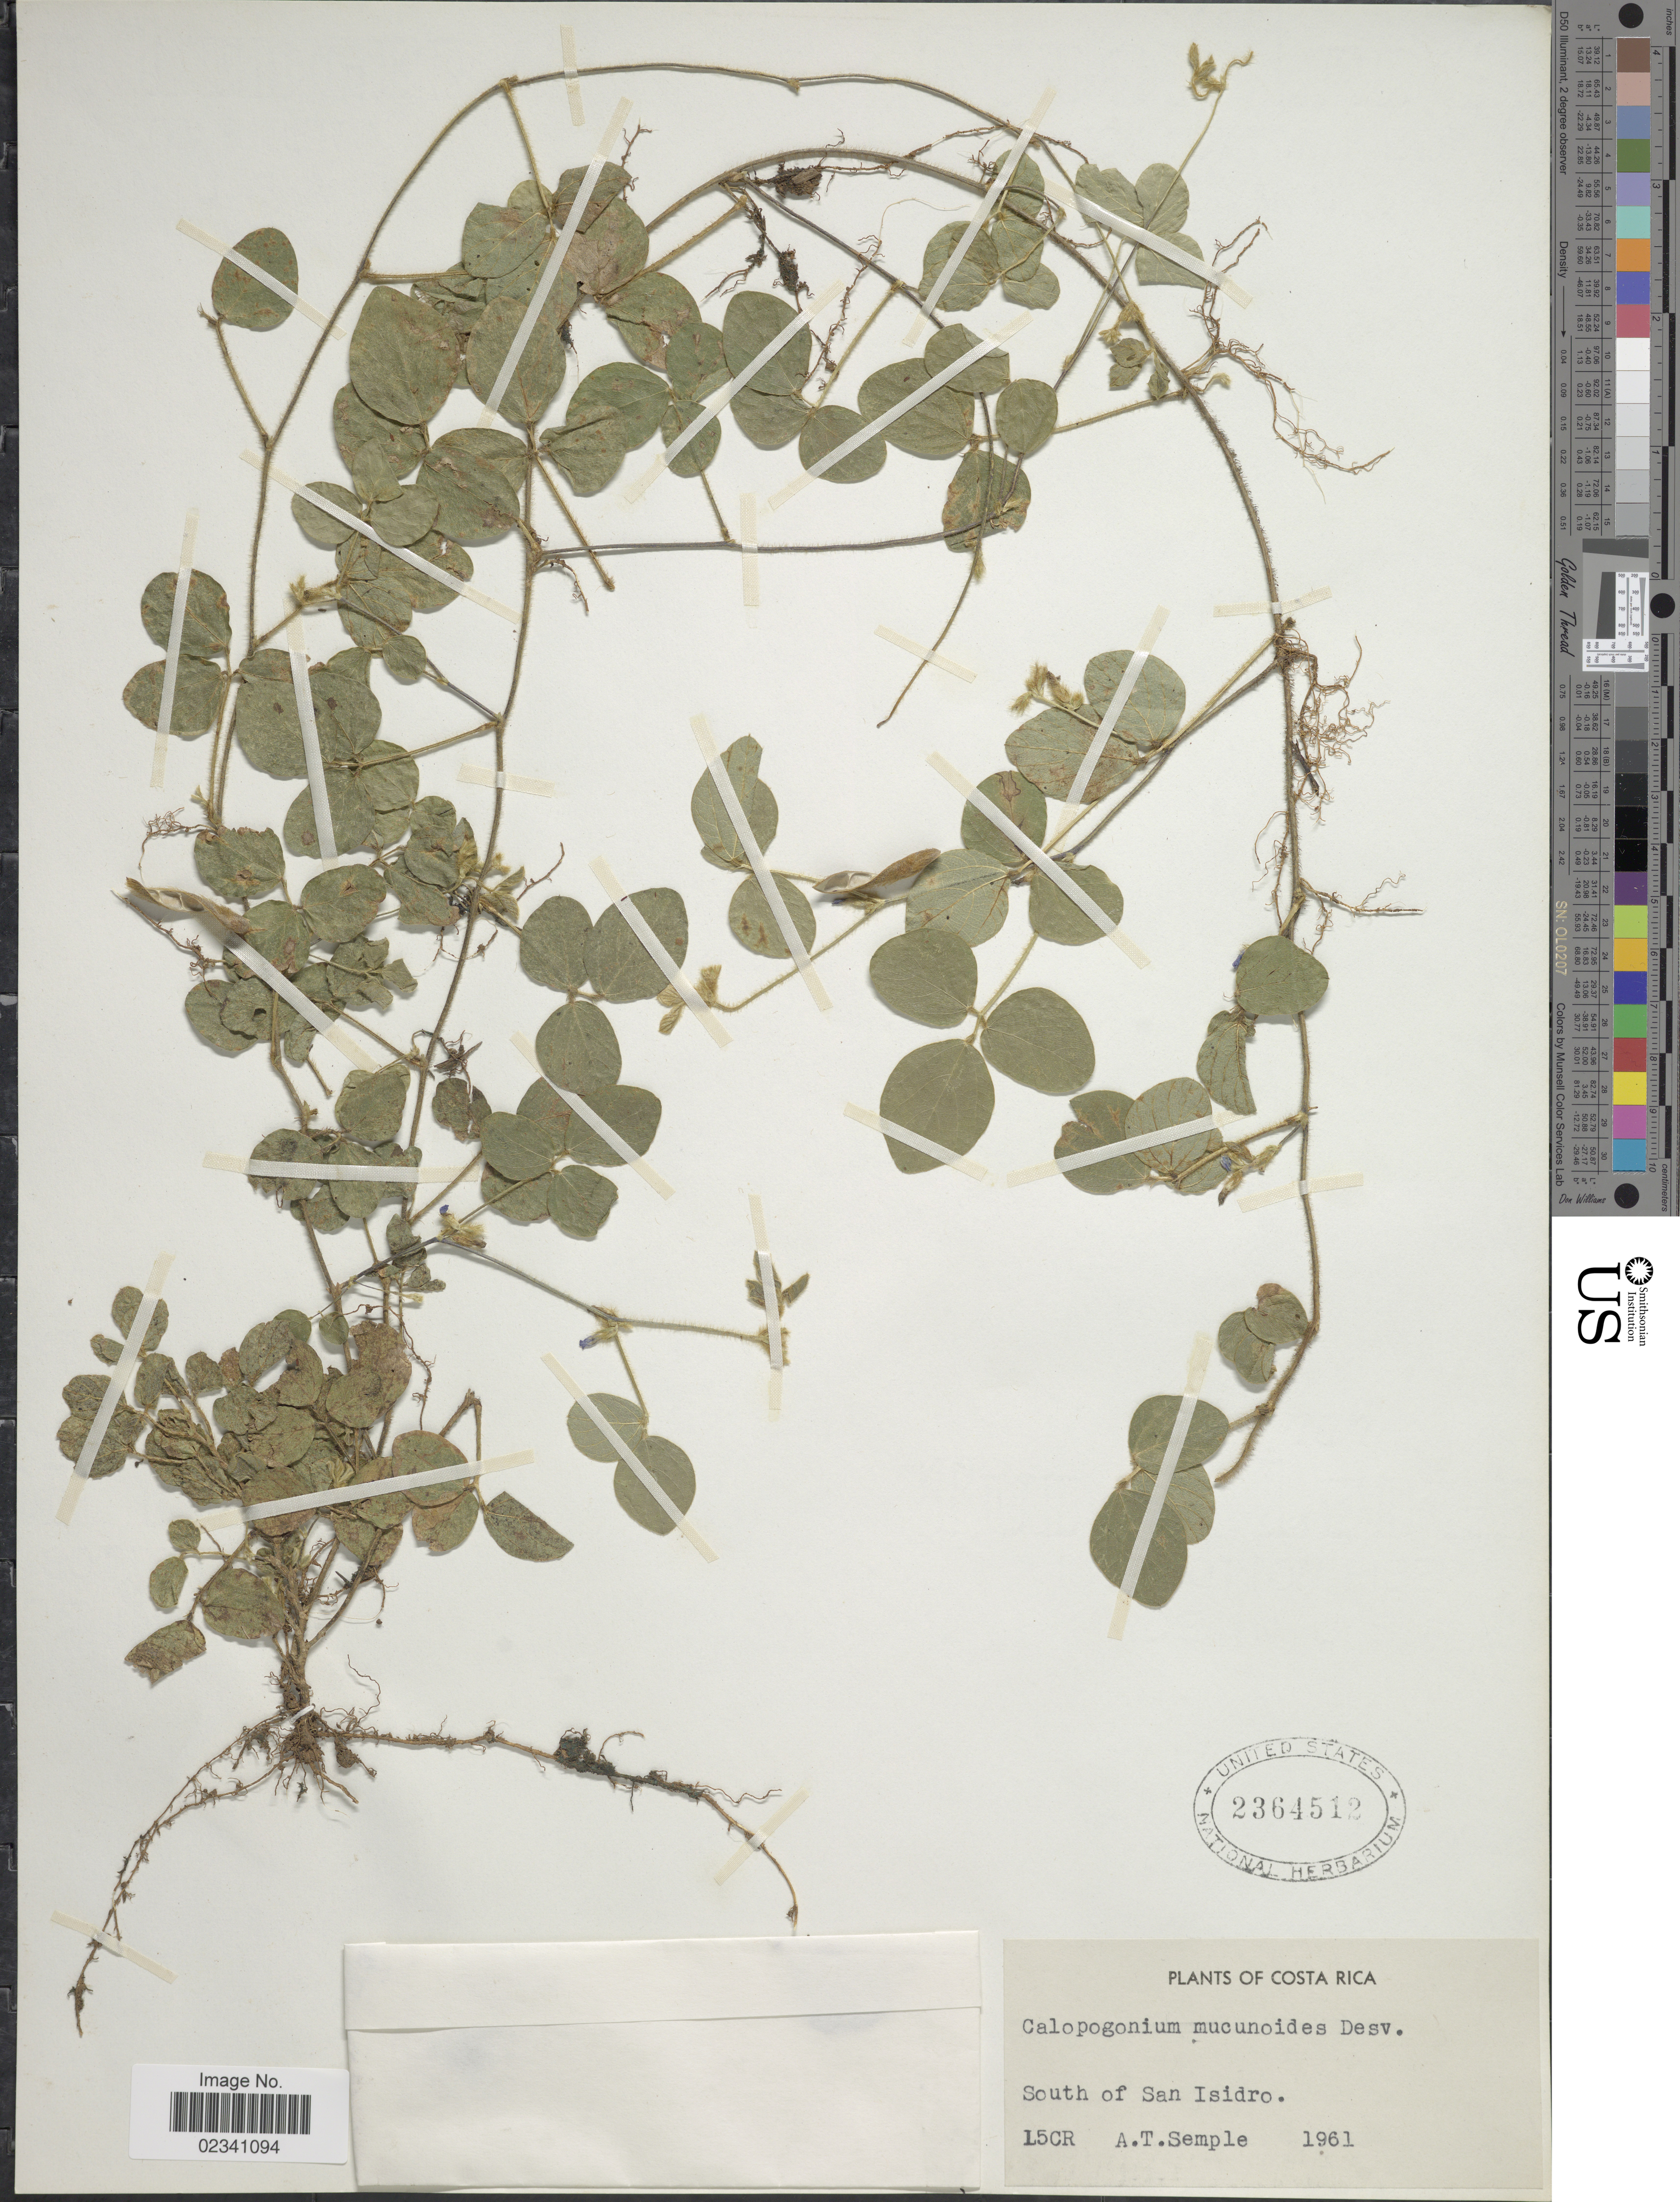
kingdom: Plantae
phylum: Tracheophyta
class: Magnoliopsida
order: Fabales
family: Fabaceae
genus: Calopogonium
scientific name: Calopogonium mucunoides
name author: Desv.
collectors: A. Semple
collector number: L5CR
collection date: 1961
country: Costa Rica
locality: South of San Isidro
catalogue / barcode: US 2364512